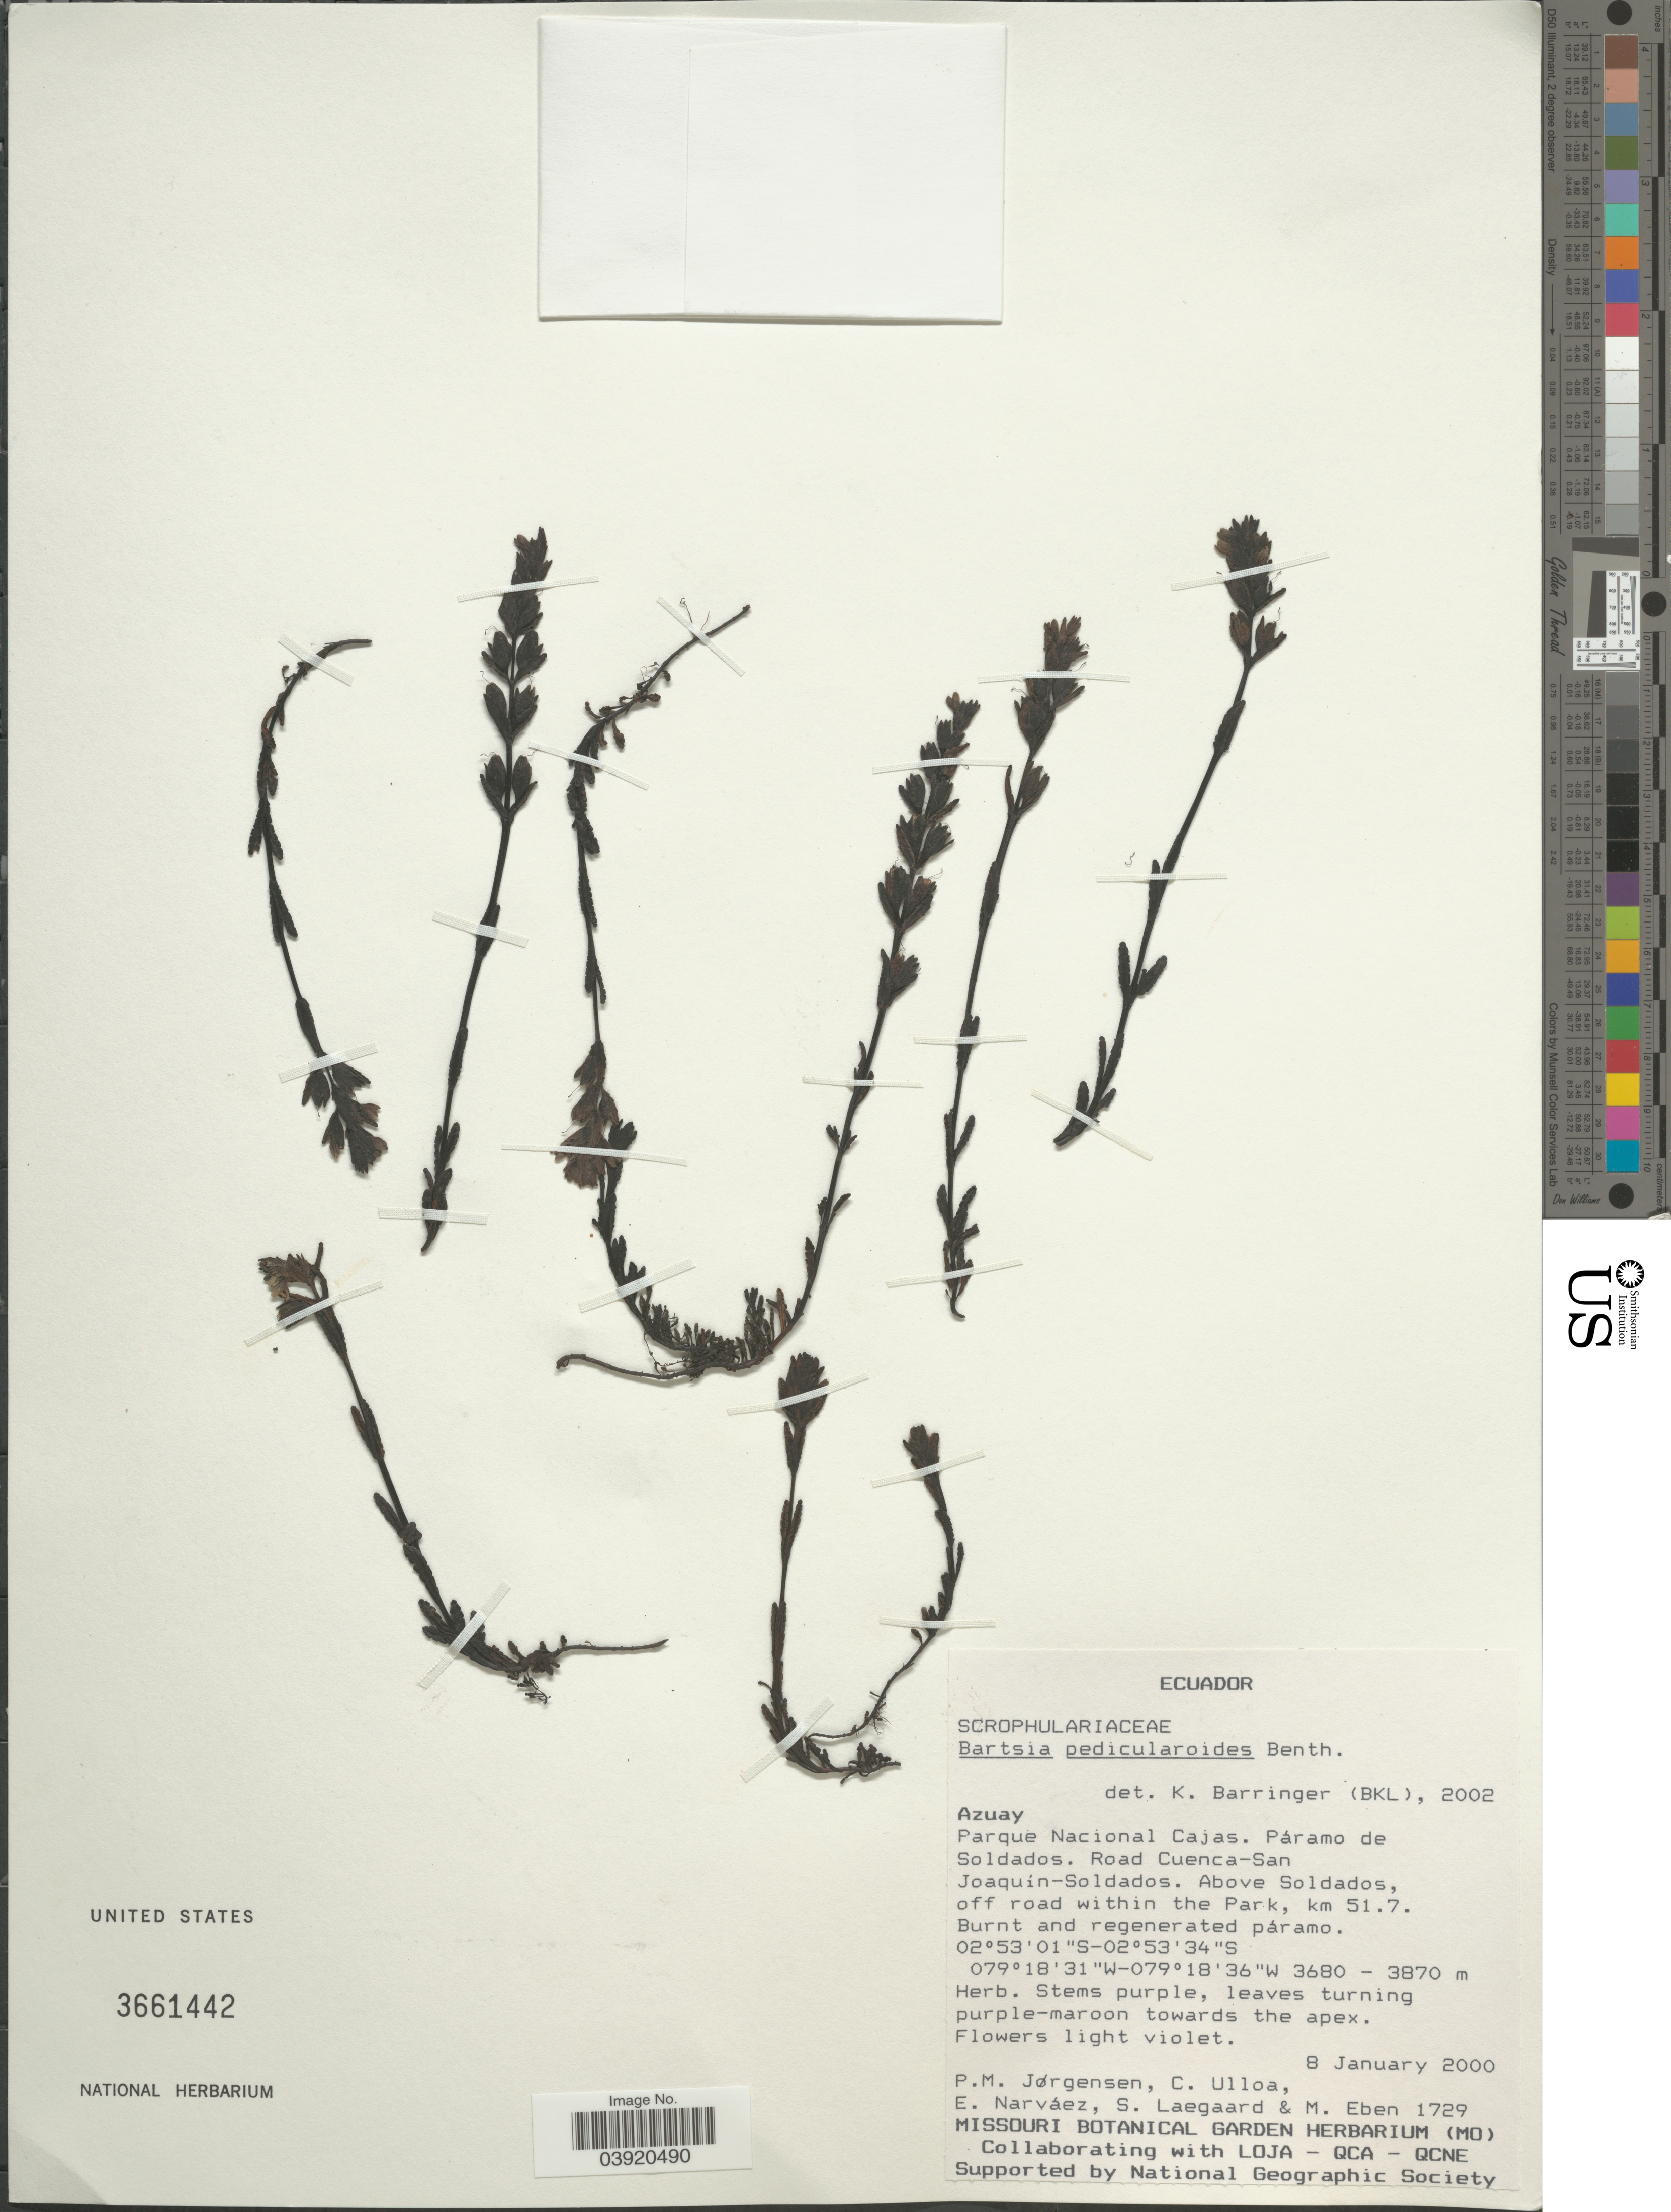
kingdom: Plantae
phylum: Tracheophyta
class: Magnoliopsida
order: Lamiales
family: Orobanchaceae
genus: Bartsia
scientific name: Bartsia pedicularoides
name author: Benth.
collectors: P. M. Jørgensen, C. Ulloa, E. Narváez, S. Lægaard & M. Eben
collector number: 1729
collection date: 2000-01-08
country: Ecuador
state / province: Azuay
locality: Parque Nacional Cajas. Páramo de Soldados. Road Cuenca-San Joaquín-Soldados. Above Soldados, off road within the Park, km 51.7.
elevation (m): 3680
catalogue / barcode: US 3661442